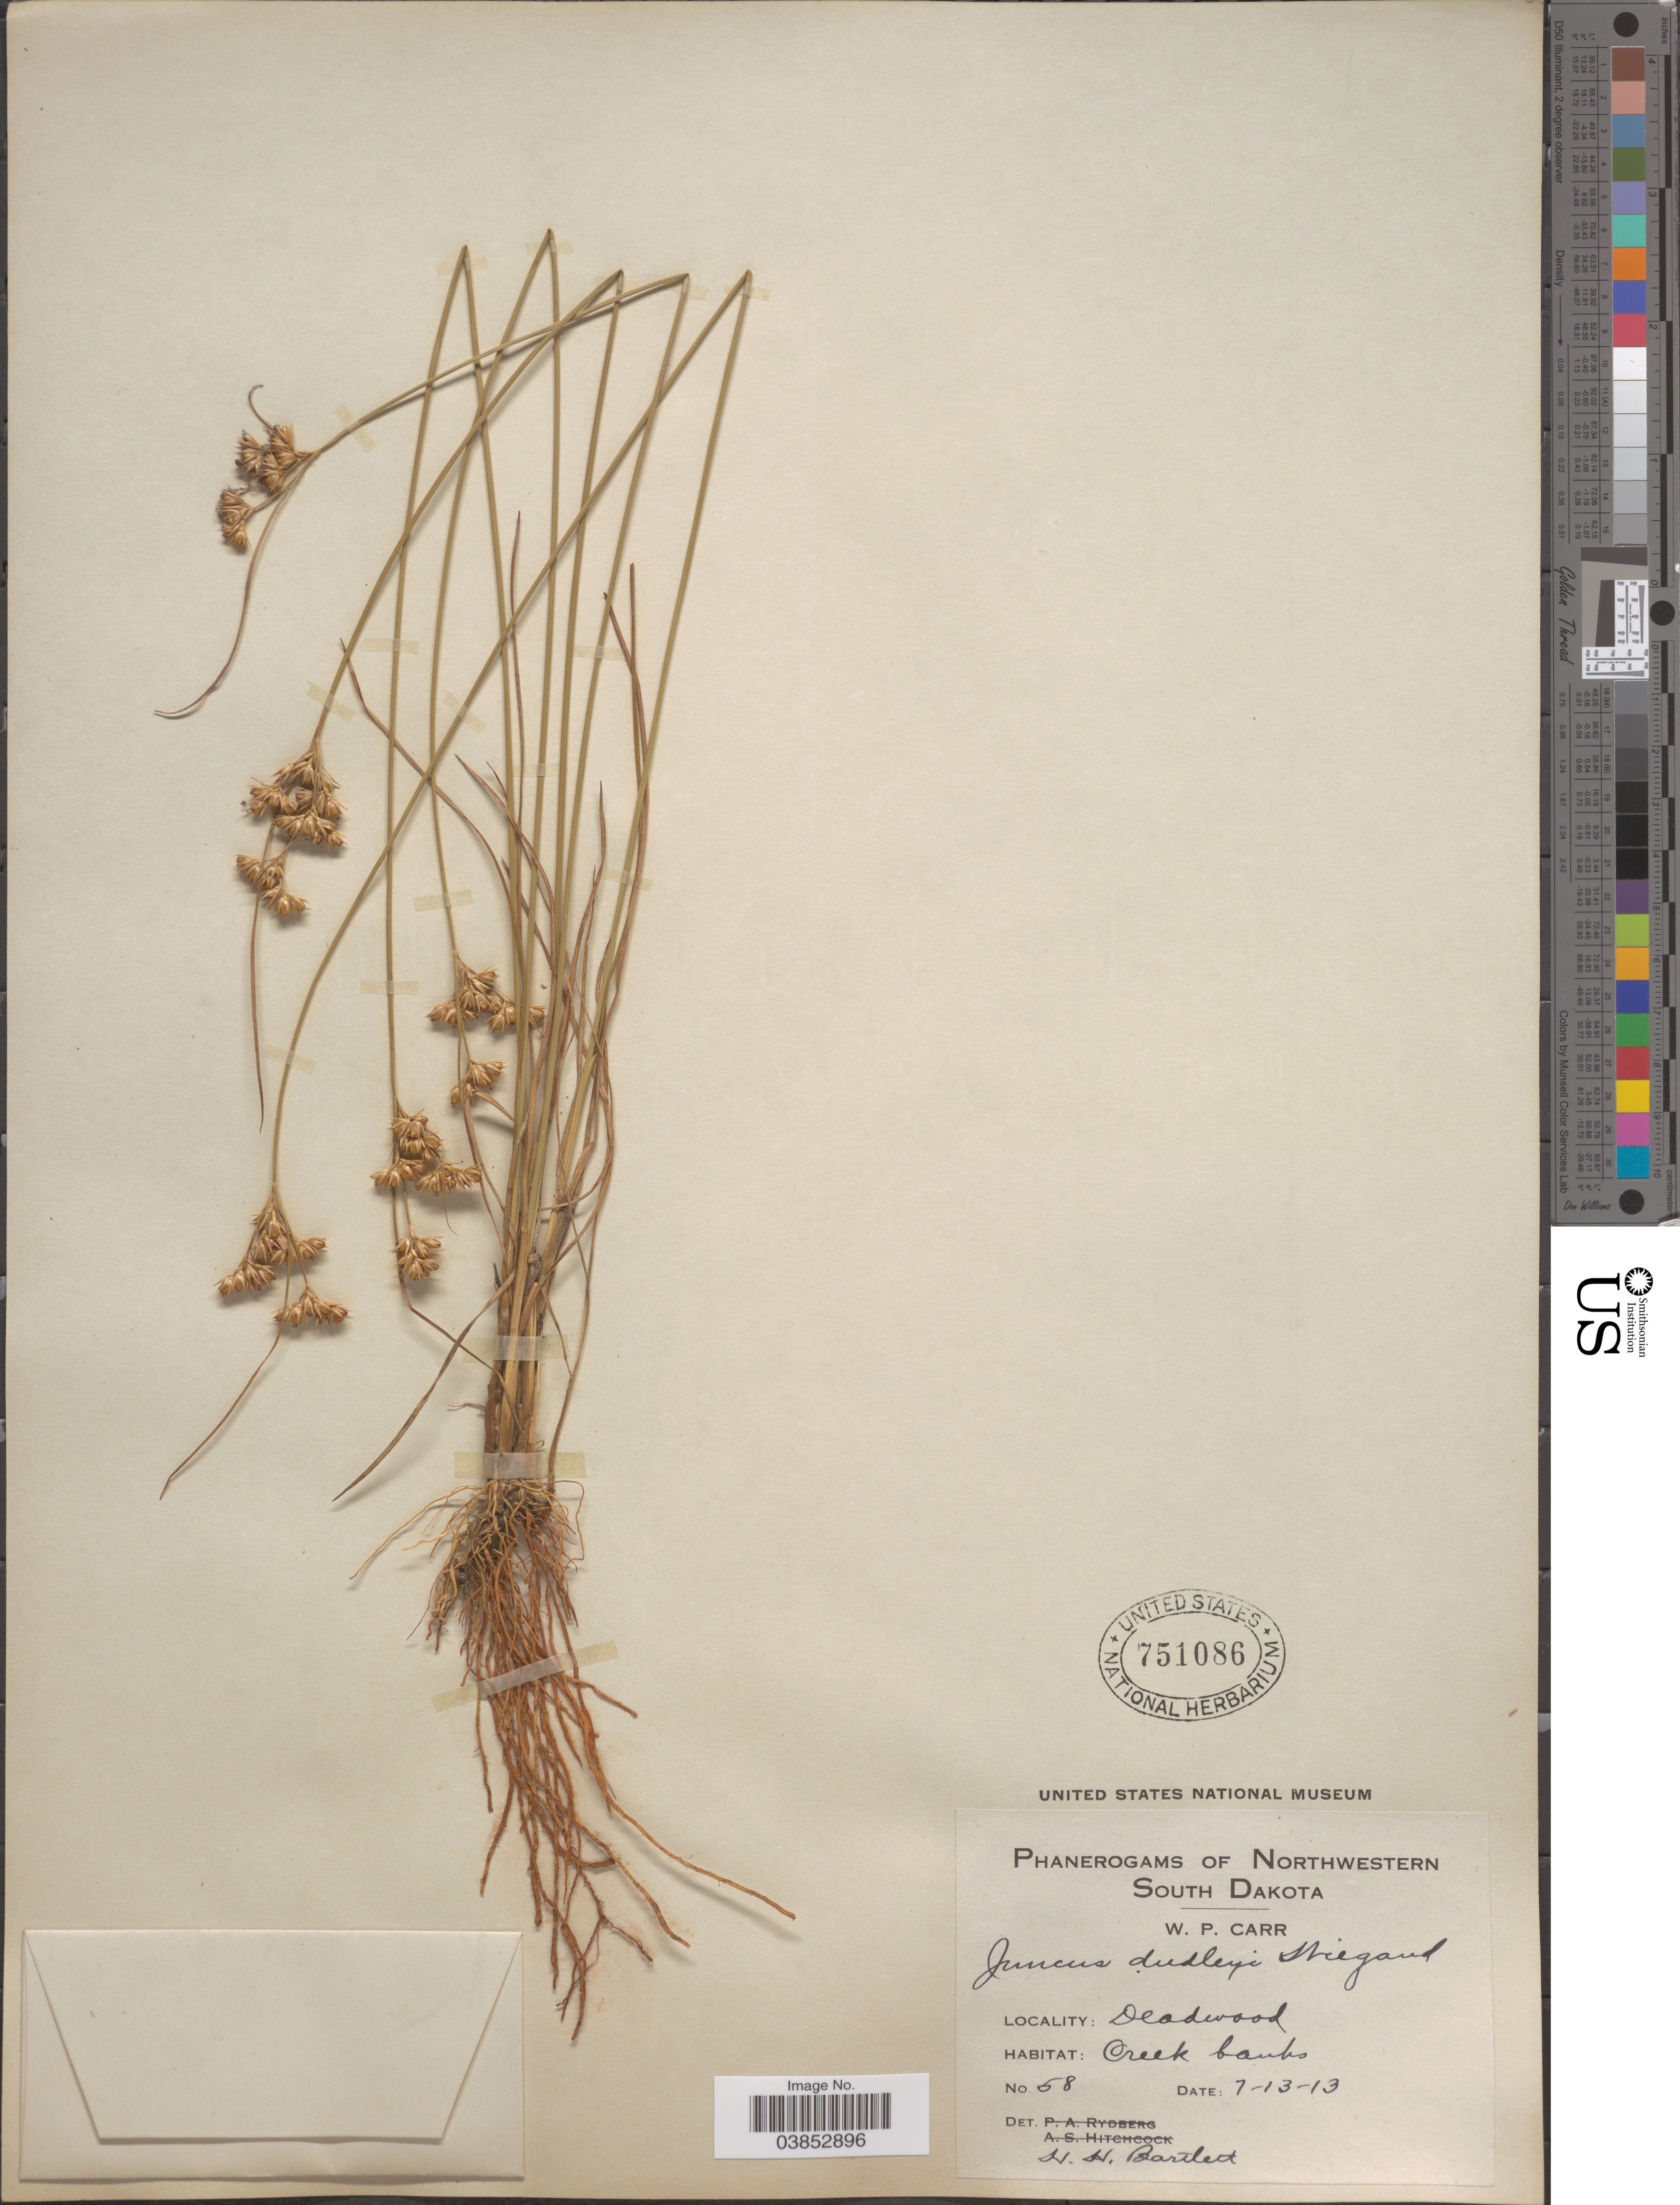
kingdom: Plantae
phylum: Tracheophyta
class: Liliopsida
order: Poales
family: Juncaceae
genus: Juncus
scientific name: Juncus dudleyi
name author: Wiegand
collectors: W. Carr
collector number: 58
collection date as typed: Transcribed d/m/y: 13/7/13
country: United States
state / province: South Dakota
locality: Northwestern South Dakota. Deadwood. Creek banks.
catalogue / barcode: US 751086